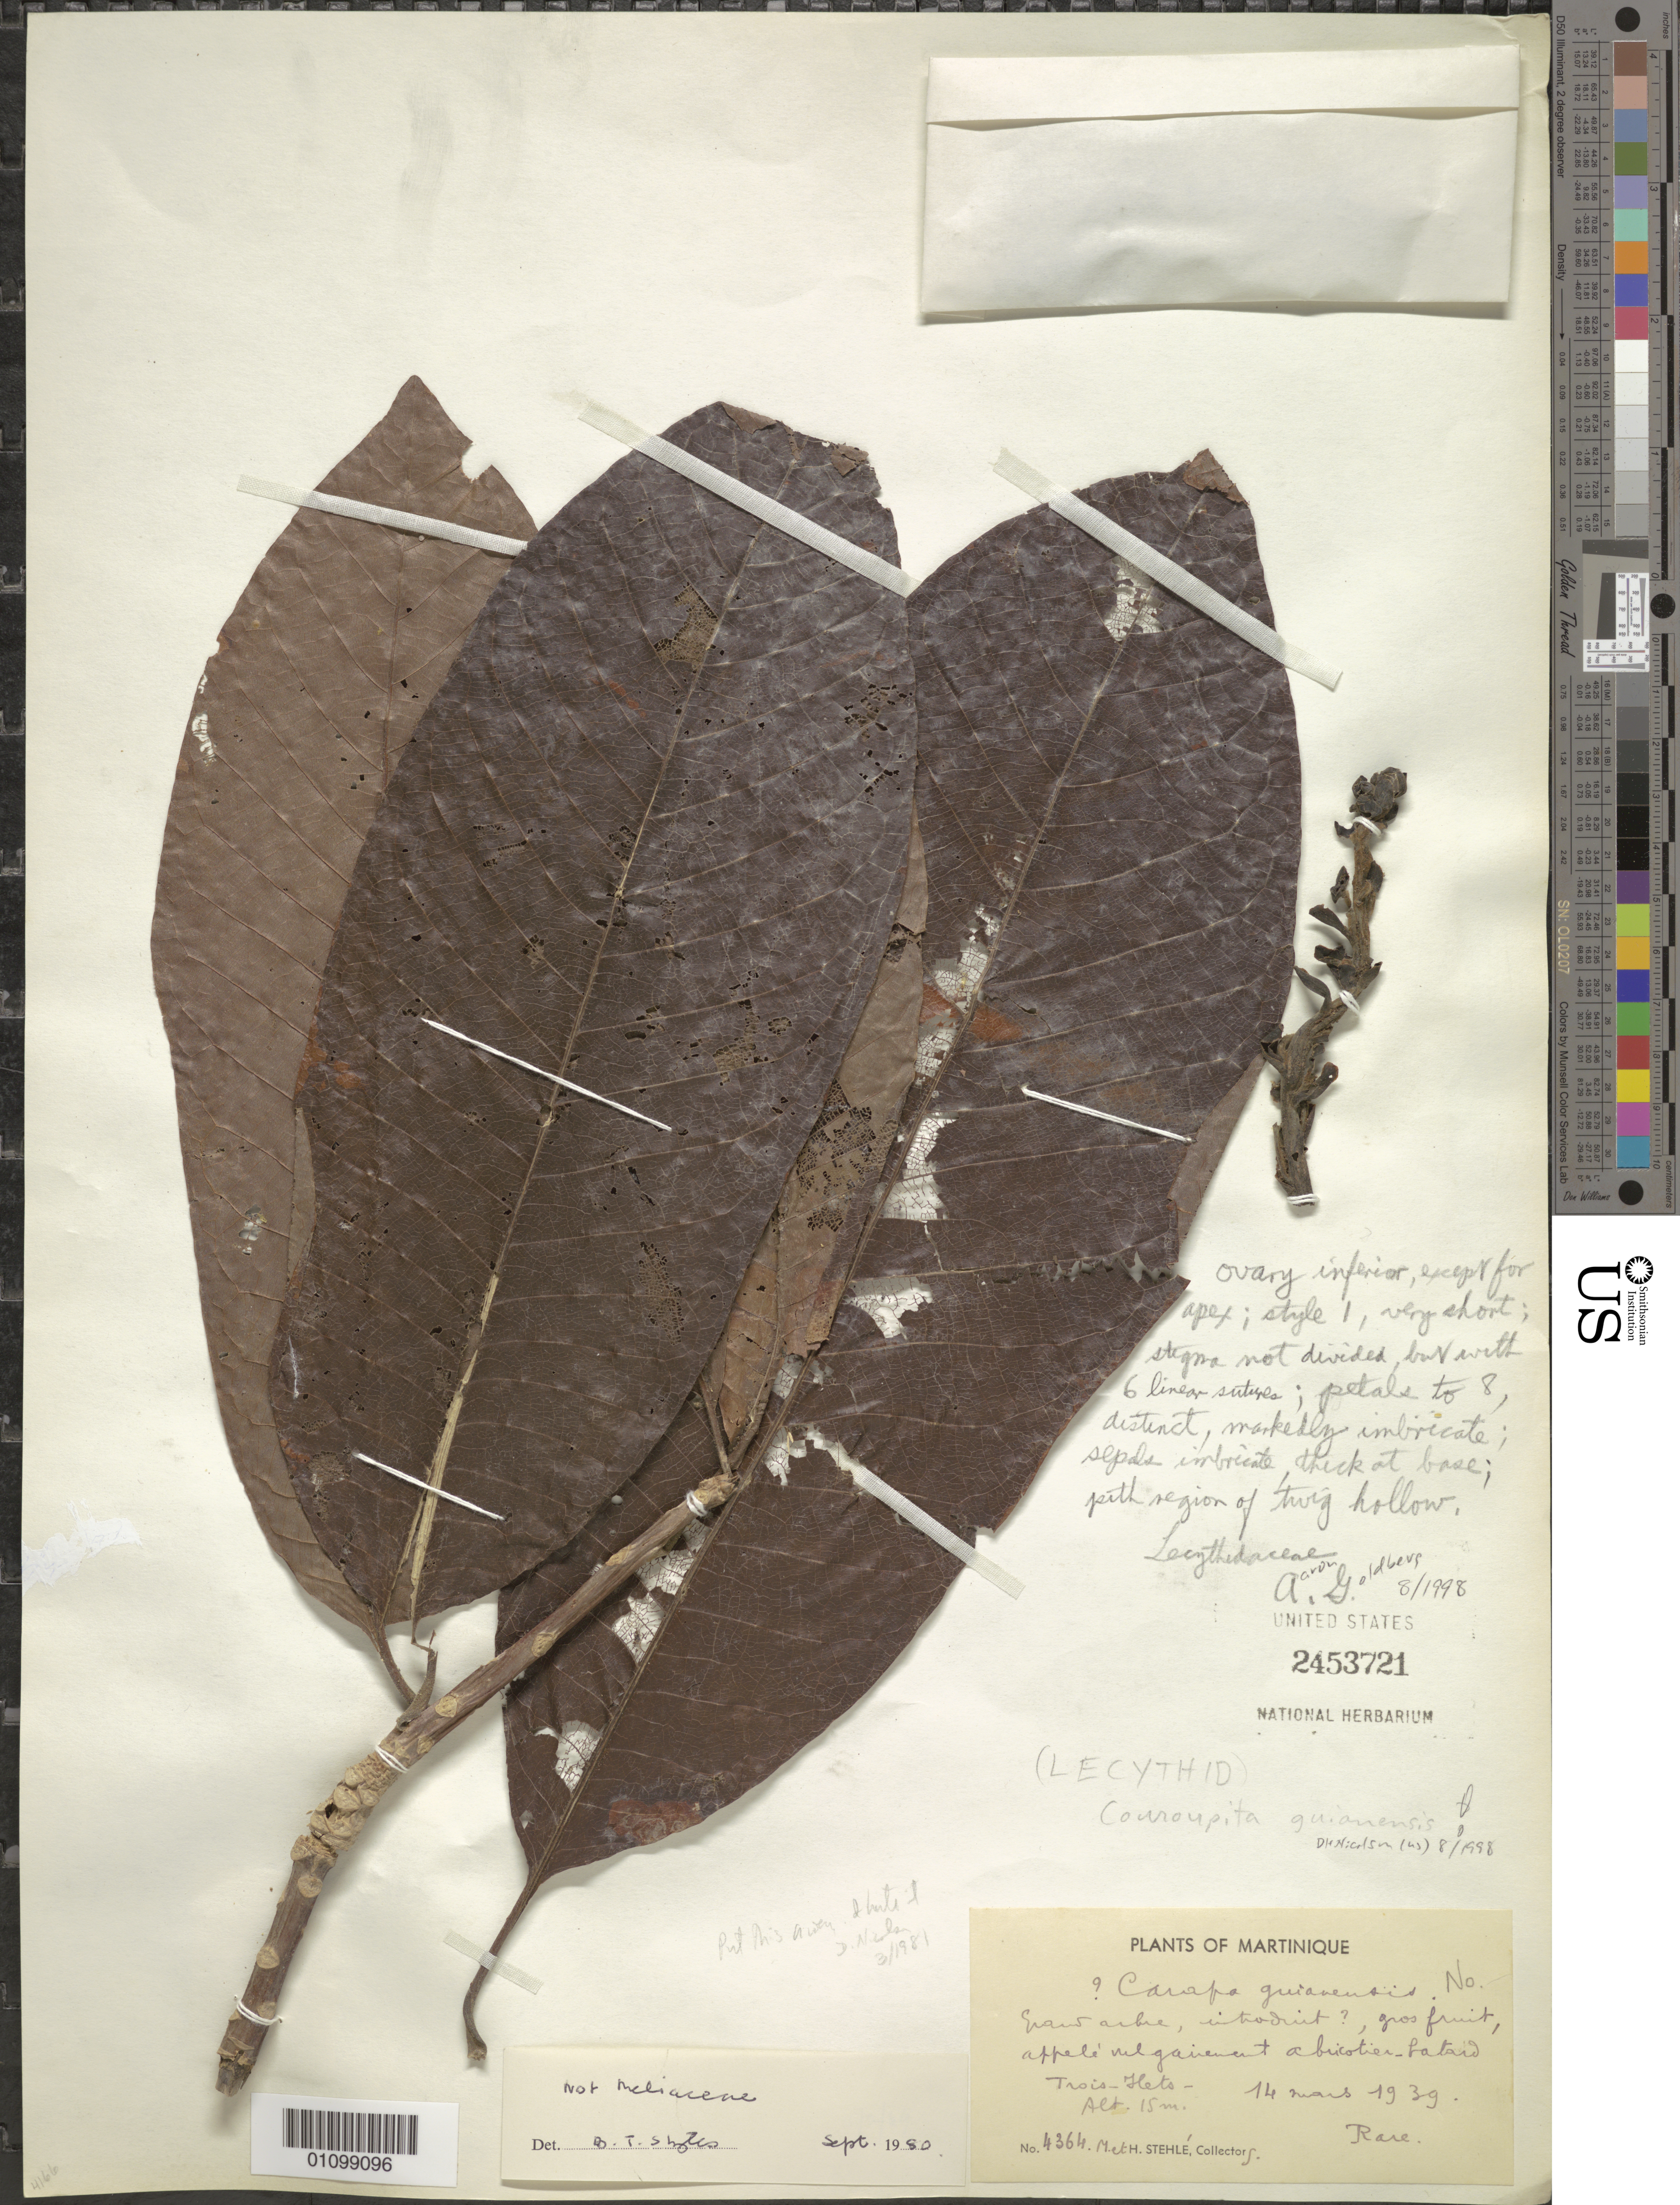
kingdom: Plantae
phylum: Tracheophyta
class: Magnoliopsida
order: Ericales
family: Lecythidaceae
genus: Couroupita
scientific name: Couroupita guianensis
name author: Aubl.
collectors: M. Stehlé & H. Stehlé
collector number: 4364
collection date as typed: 14 Mar 1939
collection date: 1939-03-14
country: Martinique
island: Martinique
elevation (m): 15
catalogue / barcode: US 2453721